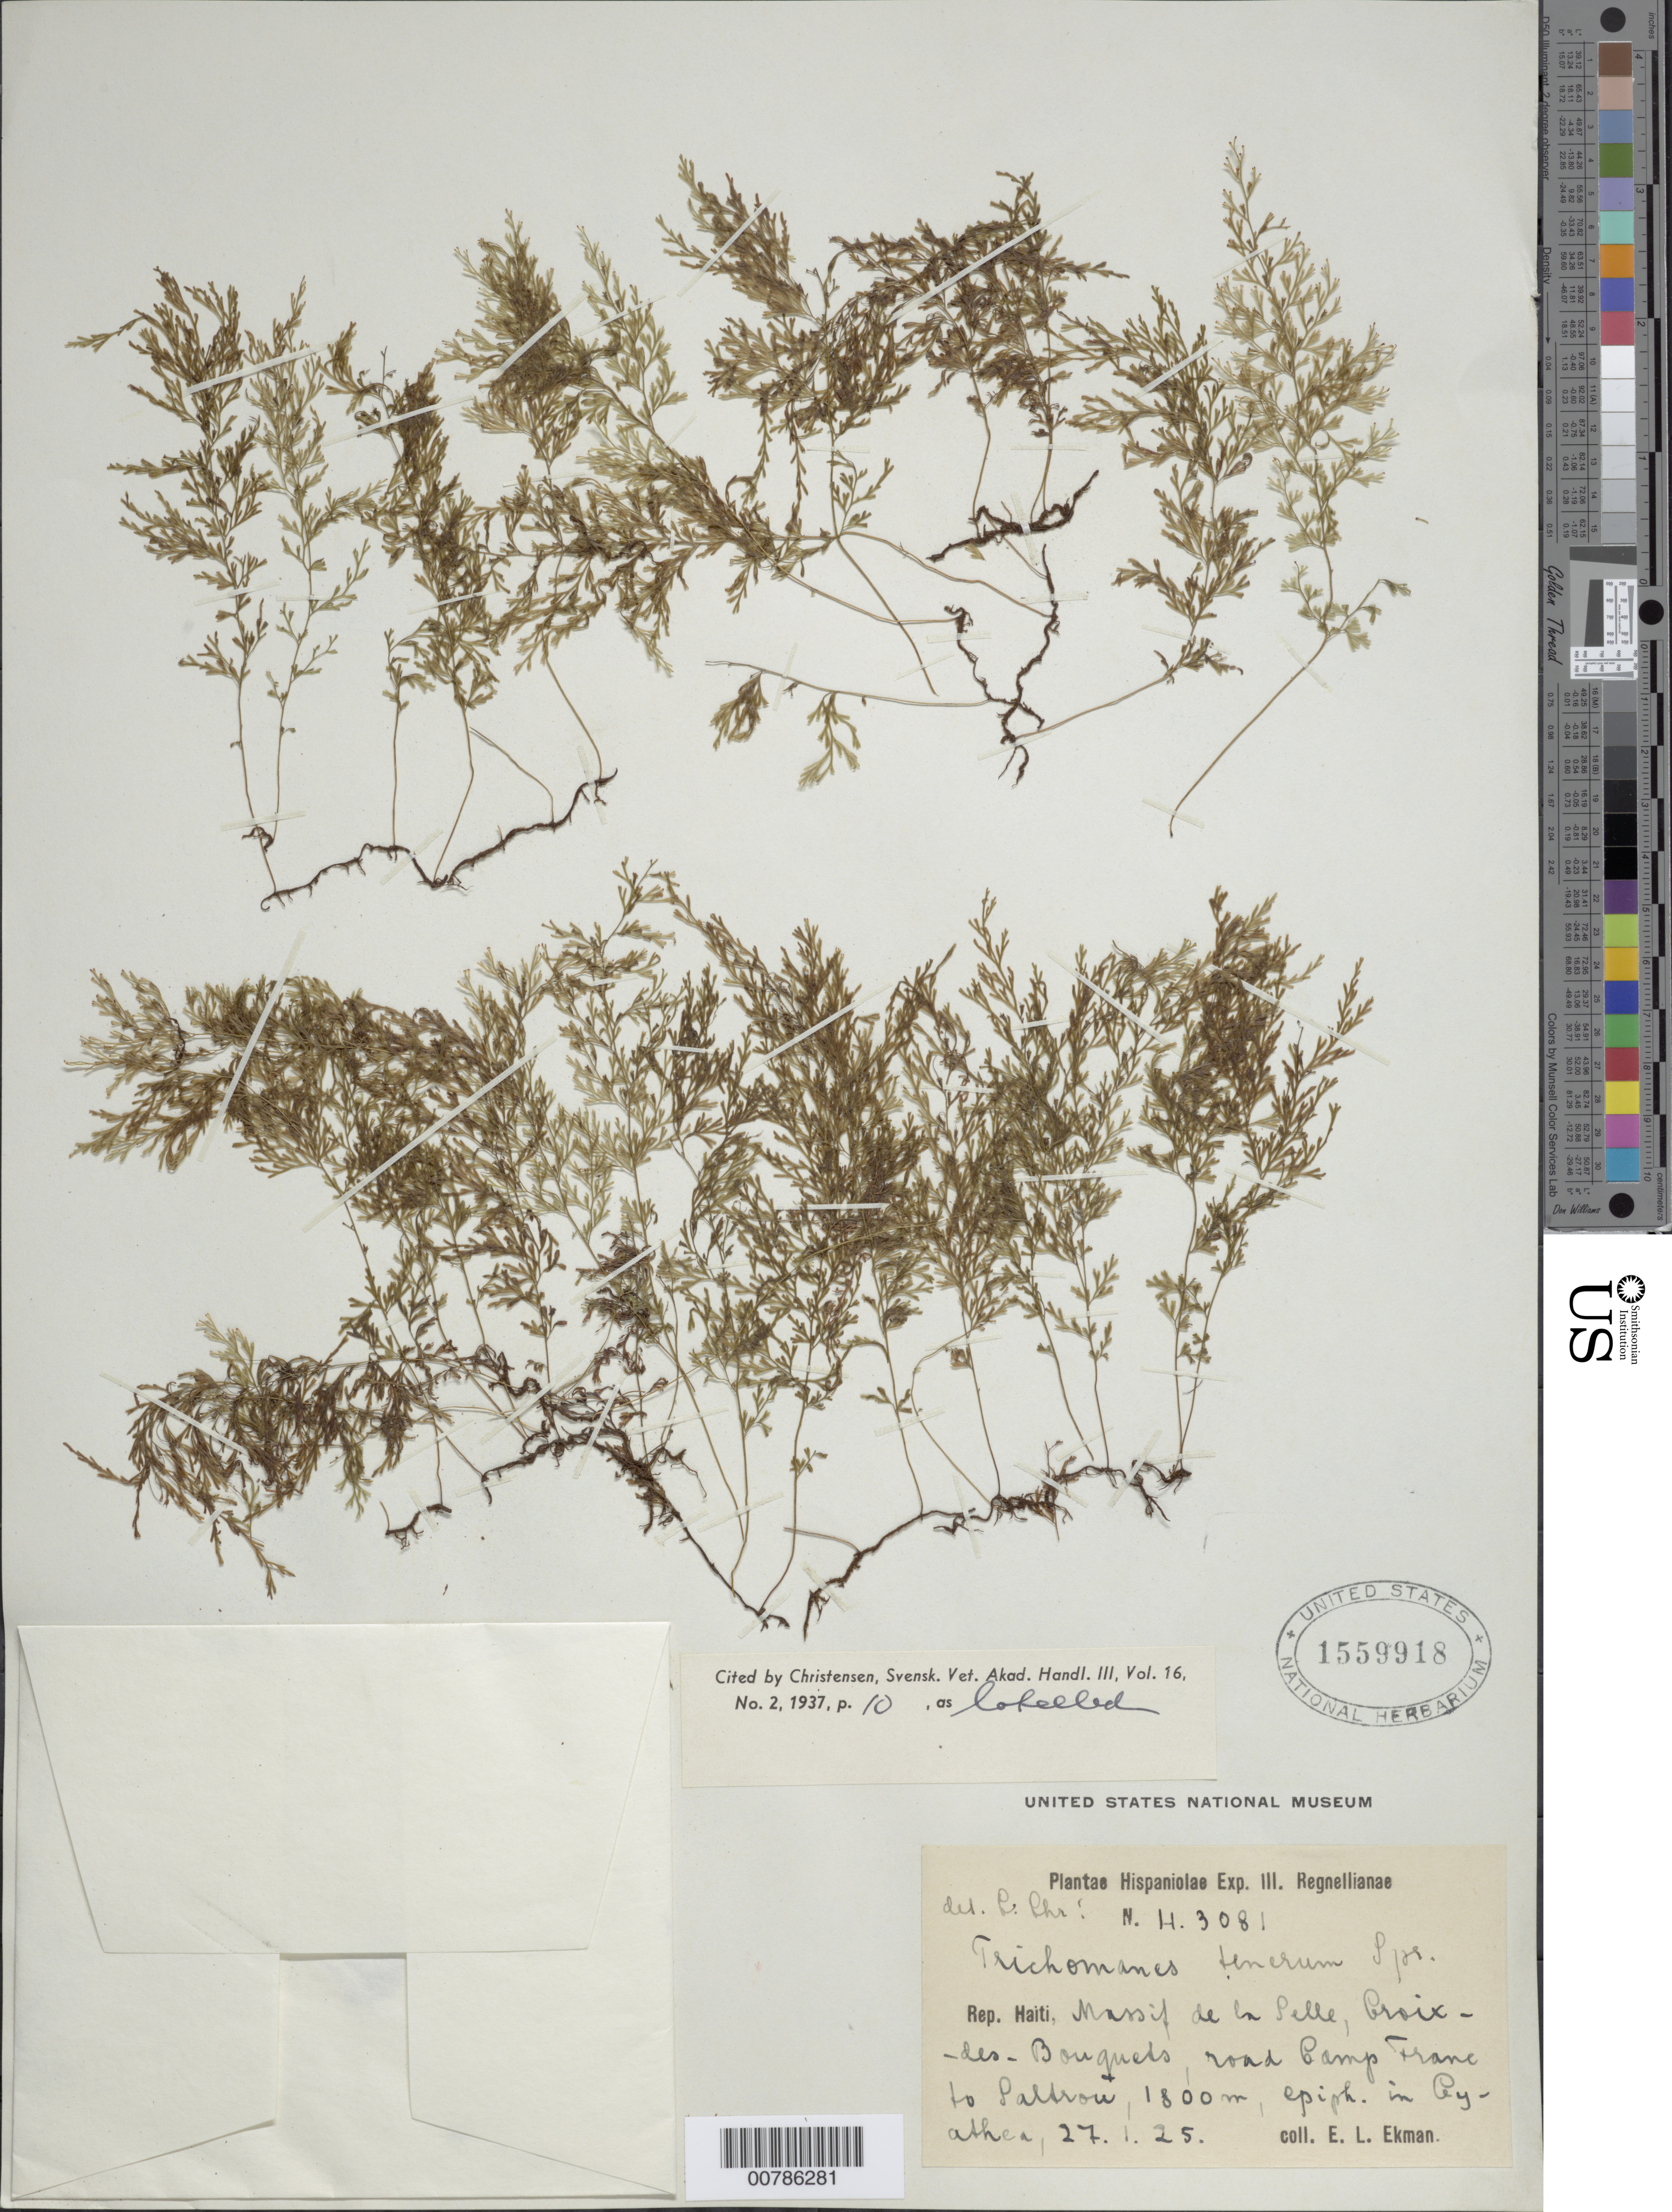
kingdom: Plantae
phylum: Tracheophyta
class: Polypodiopsida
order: Hymenophyllales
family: Hymenophyllaceae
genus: Polyphlebium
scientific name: Polyphlebium angustatum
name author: (Carmich.) Ebihara & Dubuisson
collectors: E. L. Ekman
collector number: H 3081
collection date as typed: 27 Jan 1925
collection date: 1925-01-27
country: Dominican Republic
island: Hispaniola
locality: Massif de la Selle, Croix-des-Bouquets, road Camp Franc to Paltrou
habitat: In Cyathea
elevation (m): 1800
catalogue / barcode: US 1559918